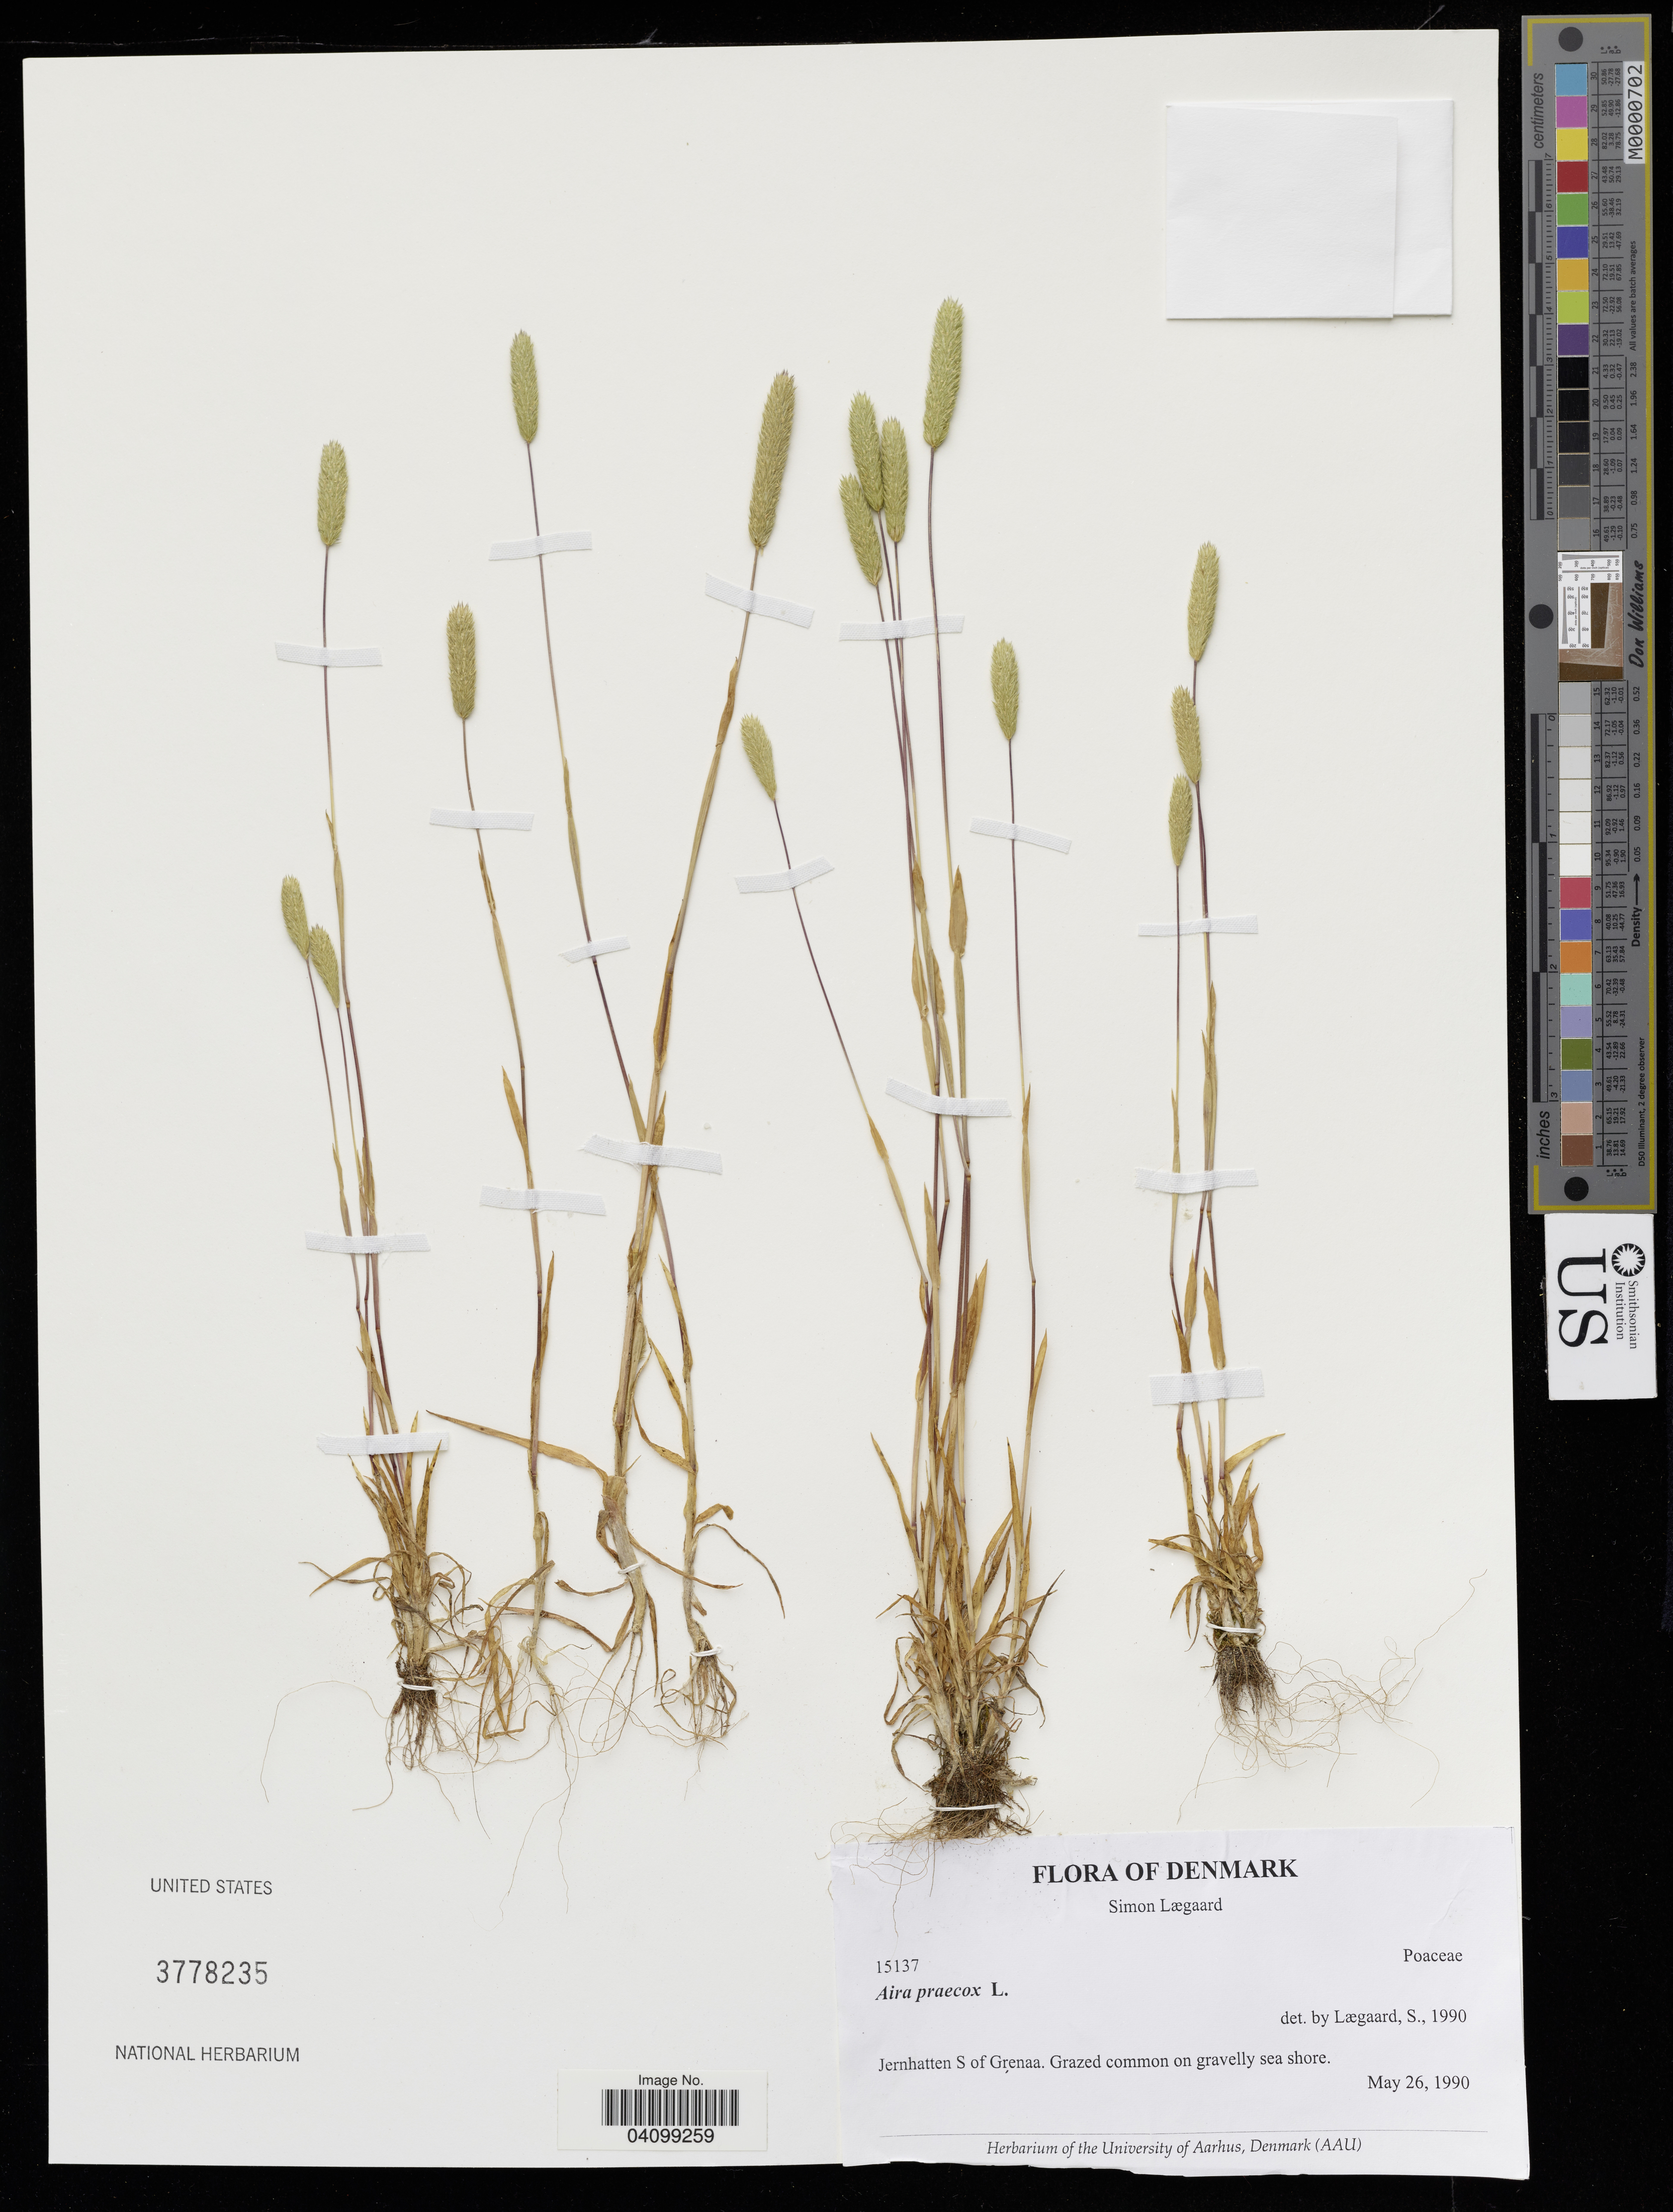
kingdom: Plantae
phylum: Tracheophyta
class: Liliopsida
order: Poales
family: Poaceae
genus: Aira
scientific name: Aira praecox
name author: L.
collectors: S. Lægaard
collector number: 15137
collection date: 1990-05-26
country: Denmark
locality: Jernhatten S of Grenna.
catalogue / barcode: US 3778235